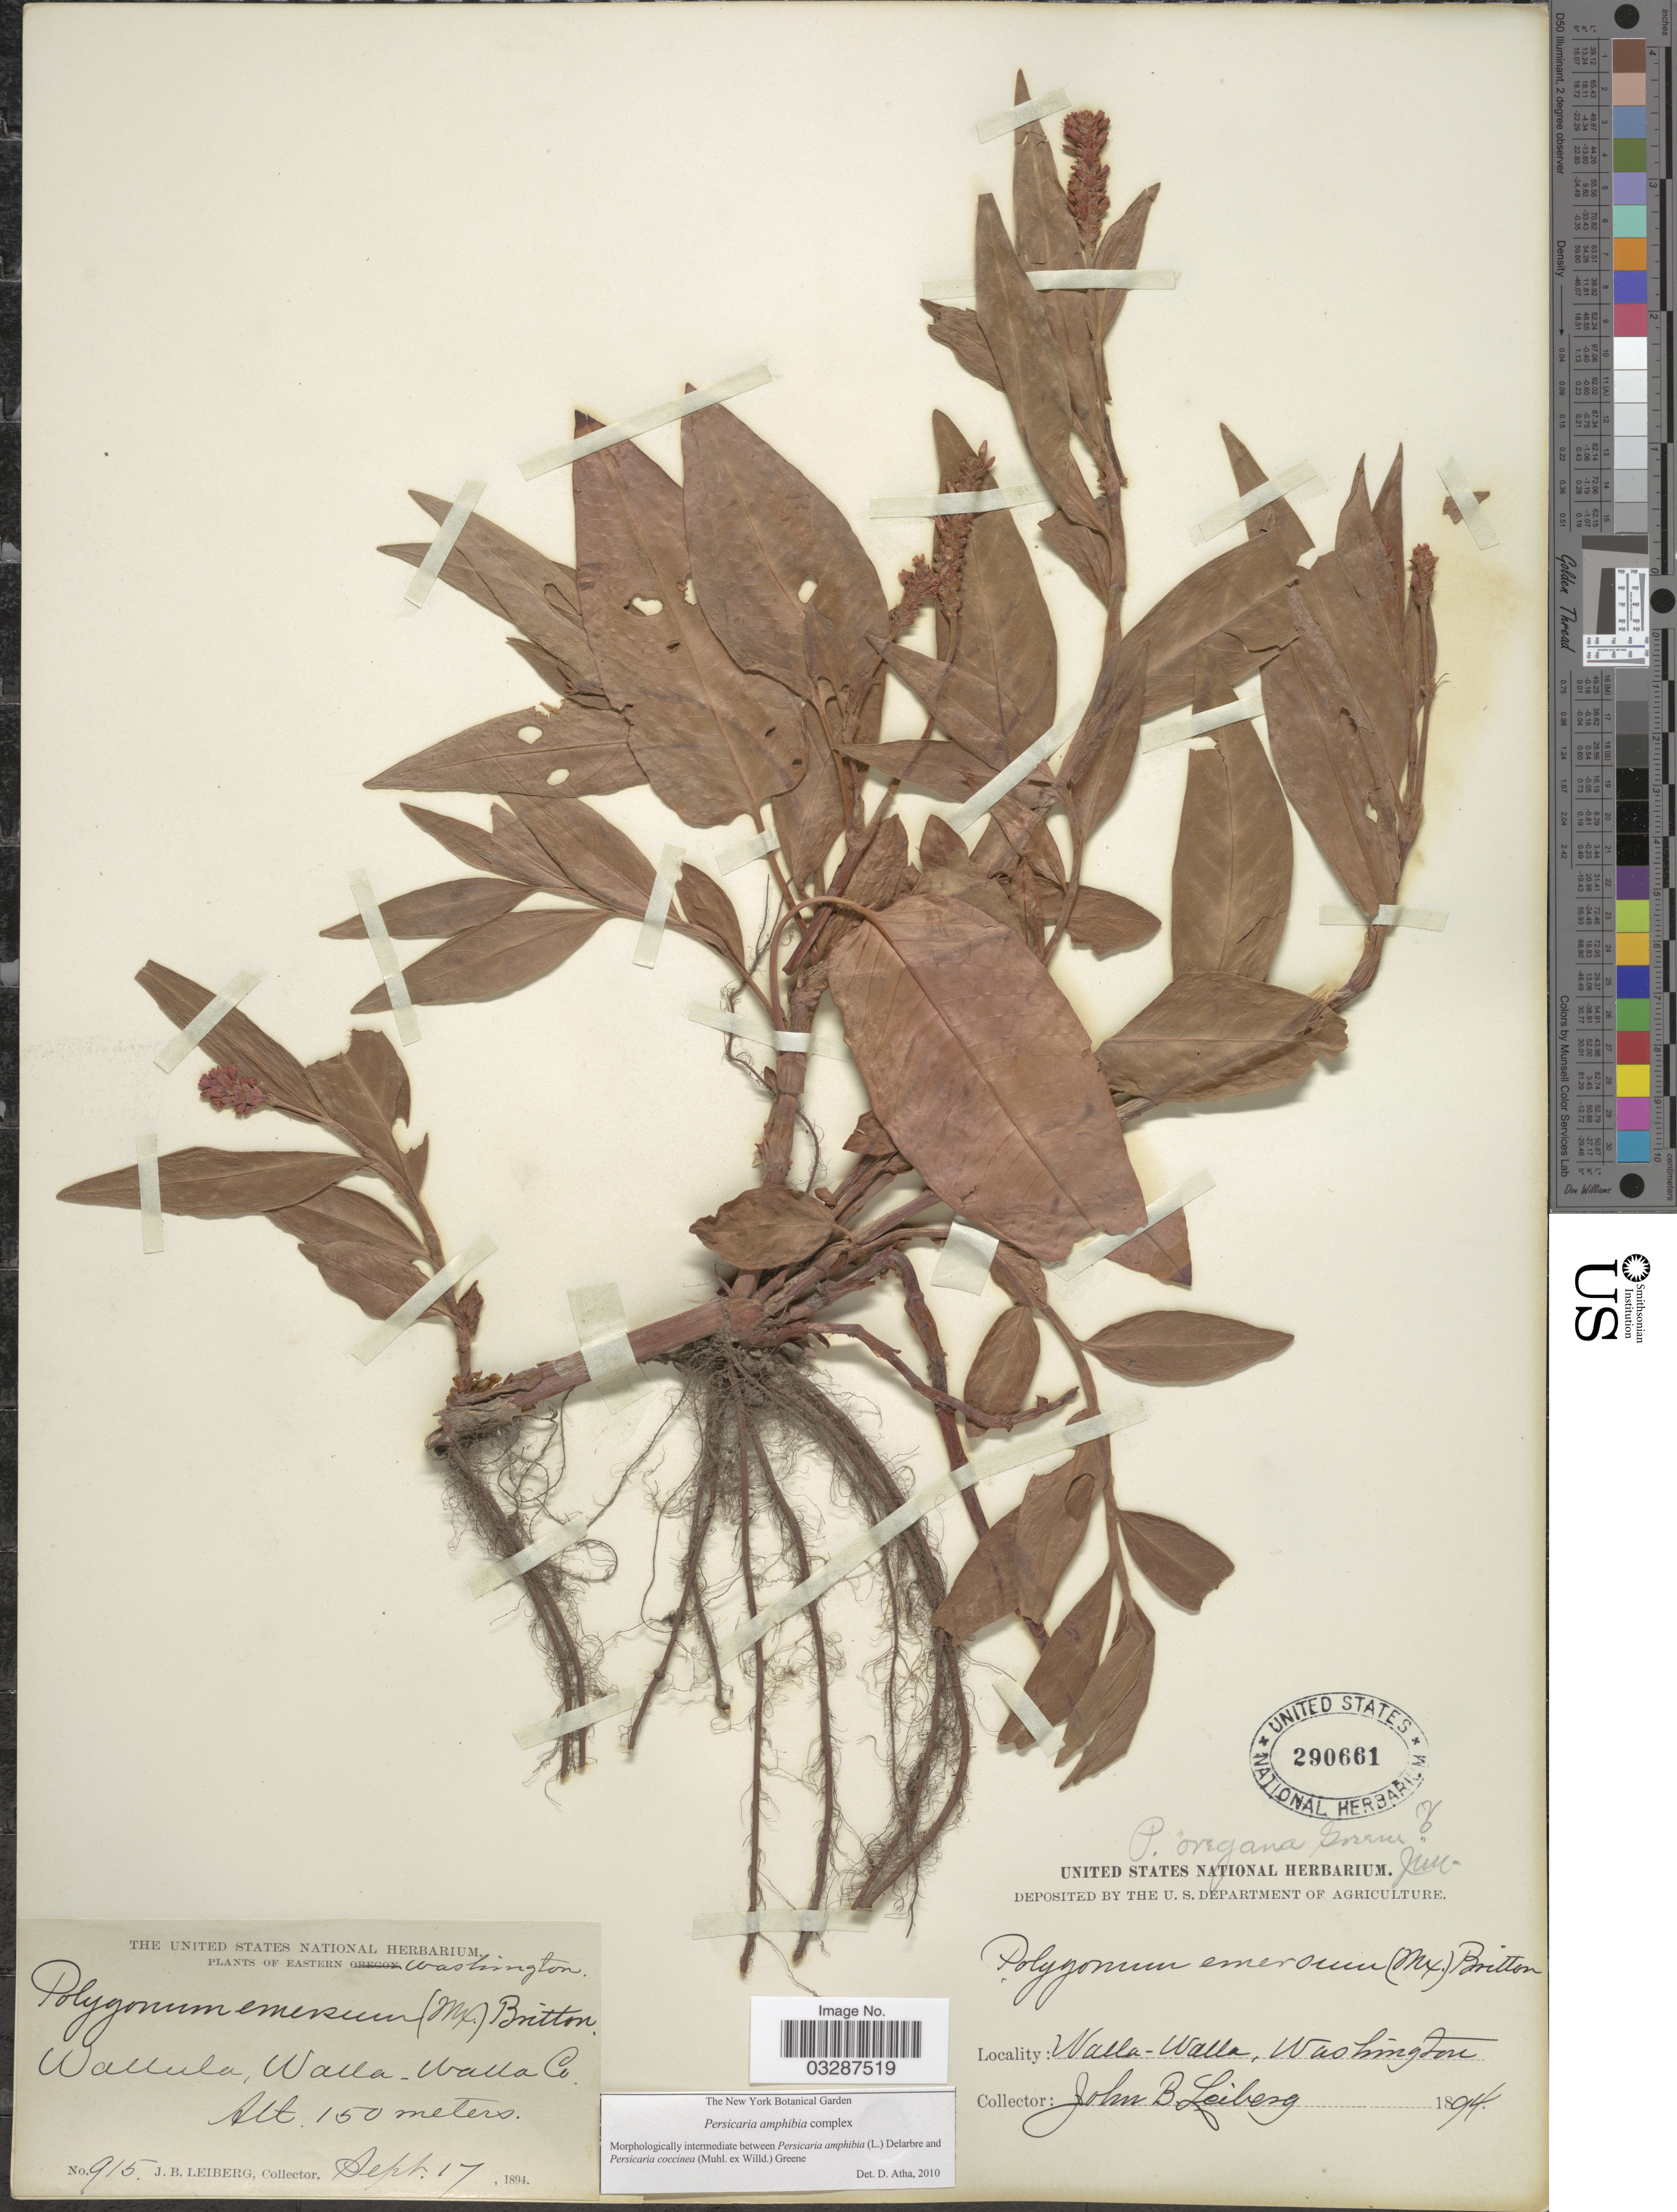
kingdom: Plantae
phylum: Tracheophyta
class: Magnoliopsida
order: Caryophyllales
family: Polygonaceae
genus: Persicaria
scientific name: Persicaria amphibia complex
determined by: Atha, D. E.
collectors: J. B. Leiberg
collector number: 915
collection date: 1894-09-17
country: United States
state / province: Washington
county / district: Walla Walla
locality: Eastern Washington. Wallula, Walla-Walla Co.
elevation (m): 150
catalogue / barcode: US 290661